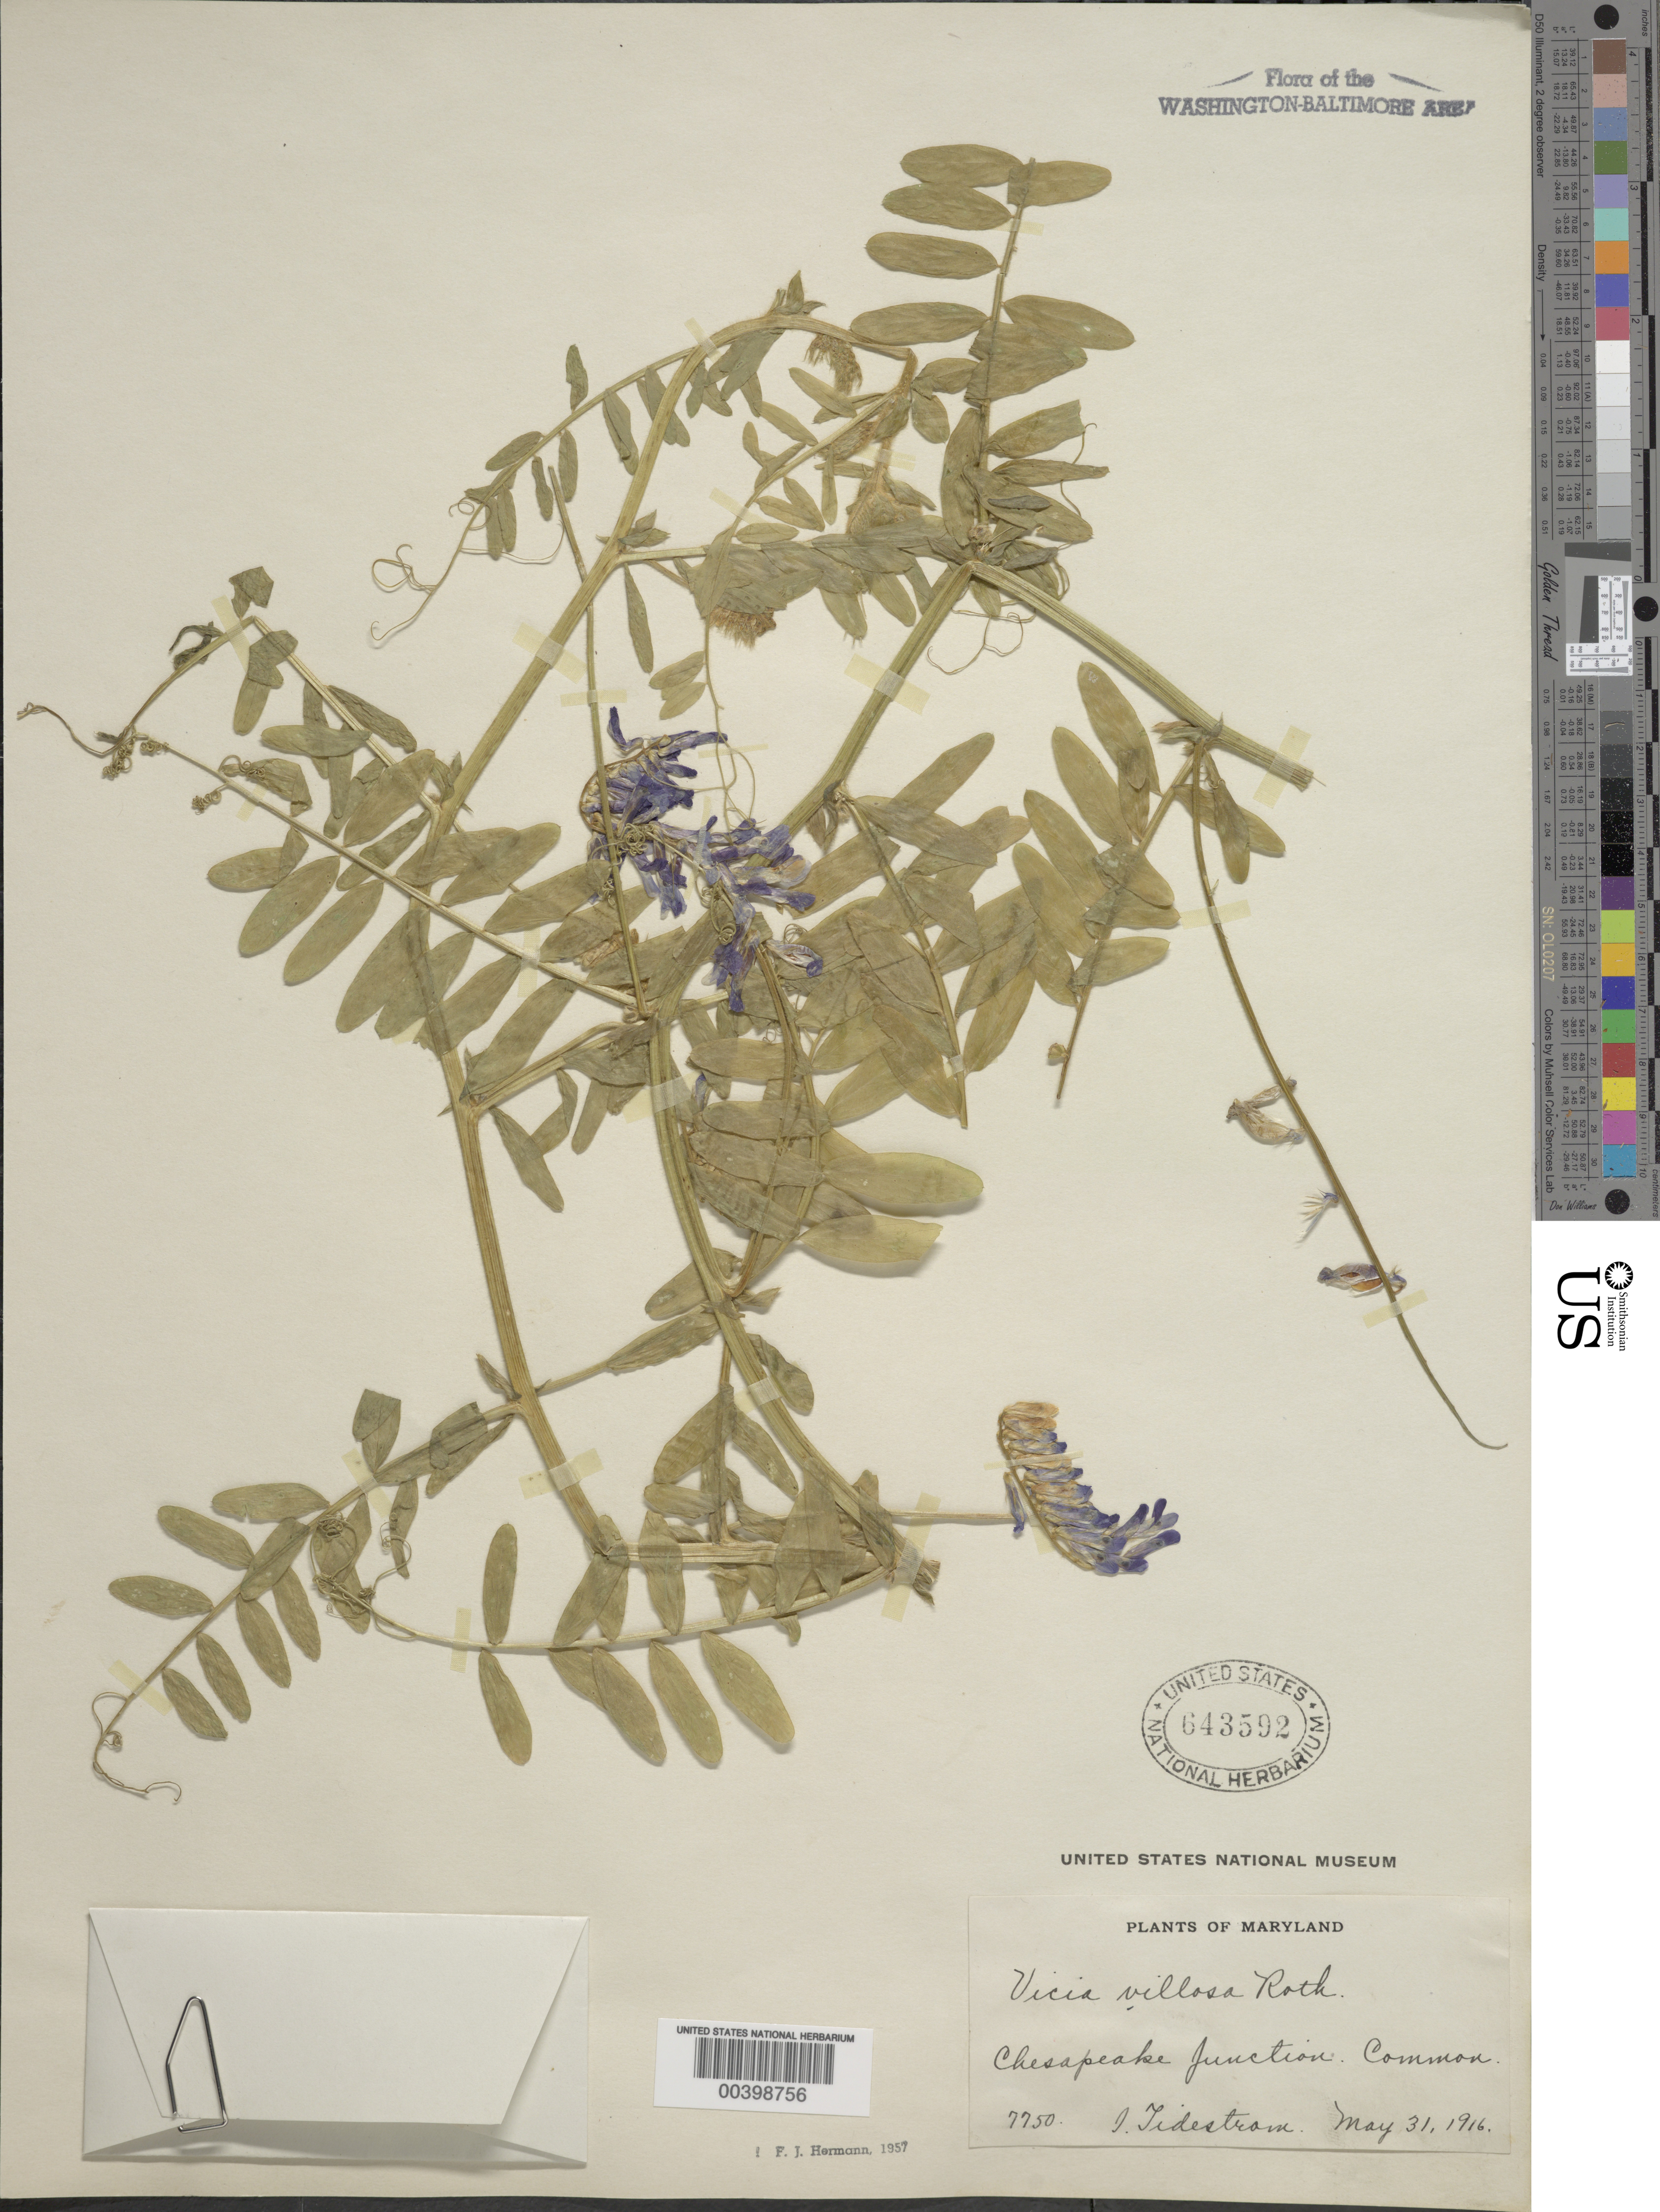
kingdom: Plantae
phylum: Tracheophyta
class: Magnoliopsida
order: Fabales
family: Fabaceae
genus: Vicia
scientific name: Vicia villosa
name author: Roth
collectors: I. F. Tidestrom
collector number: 7750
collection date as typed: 31 May 1916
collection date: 1916-05-31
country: United States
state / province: Maryland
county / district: Prince George's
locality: Chesapeake Junction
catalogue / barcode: US 643592